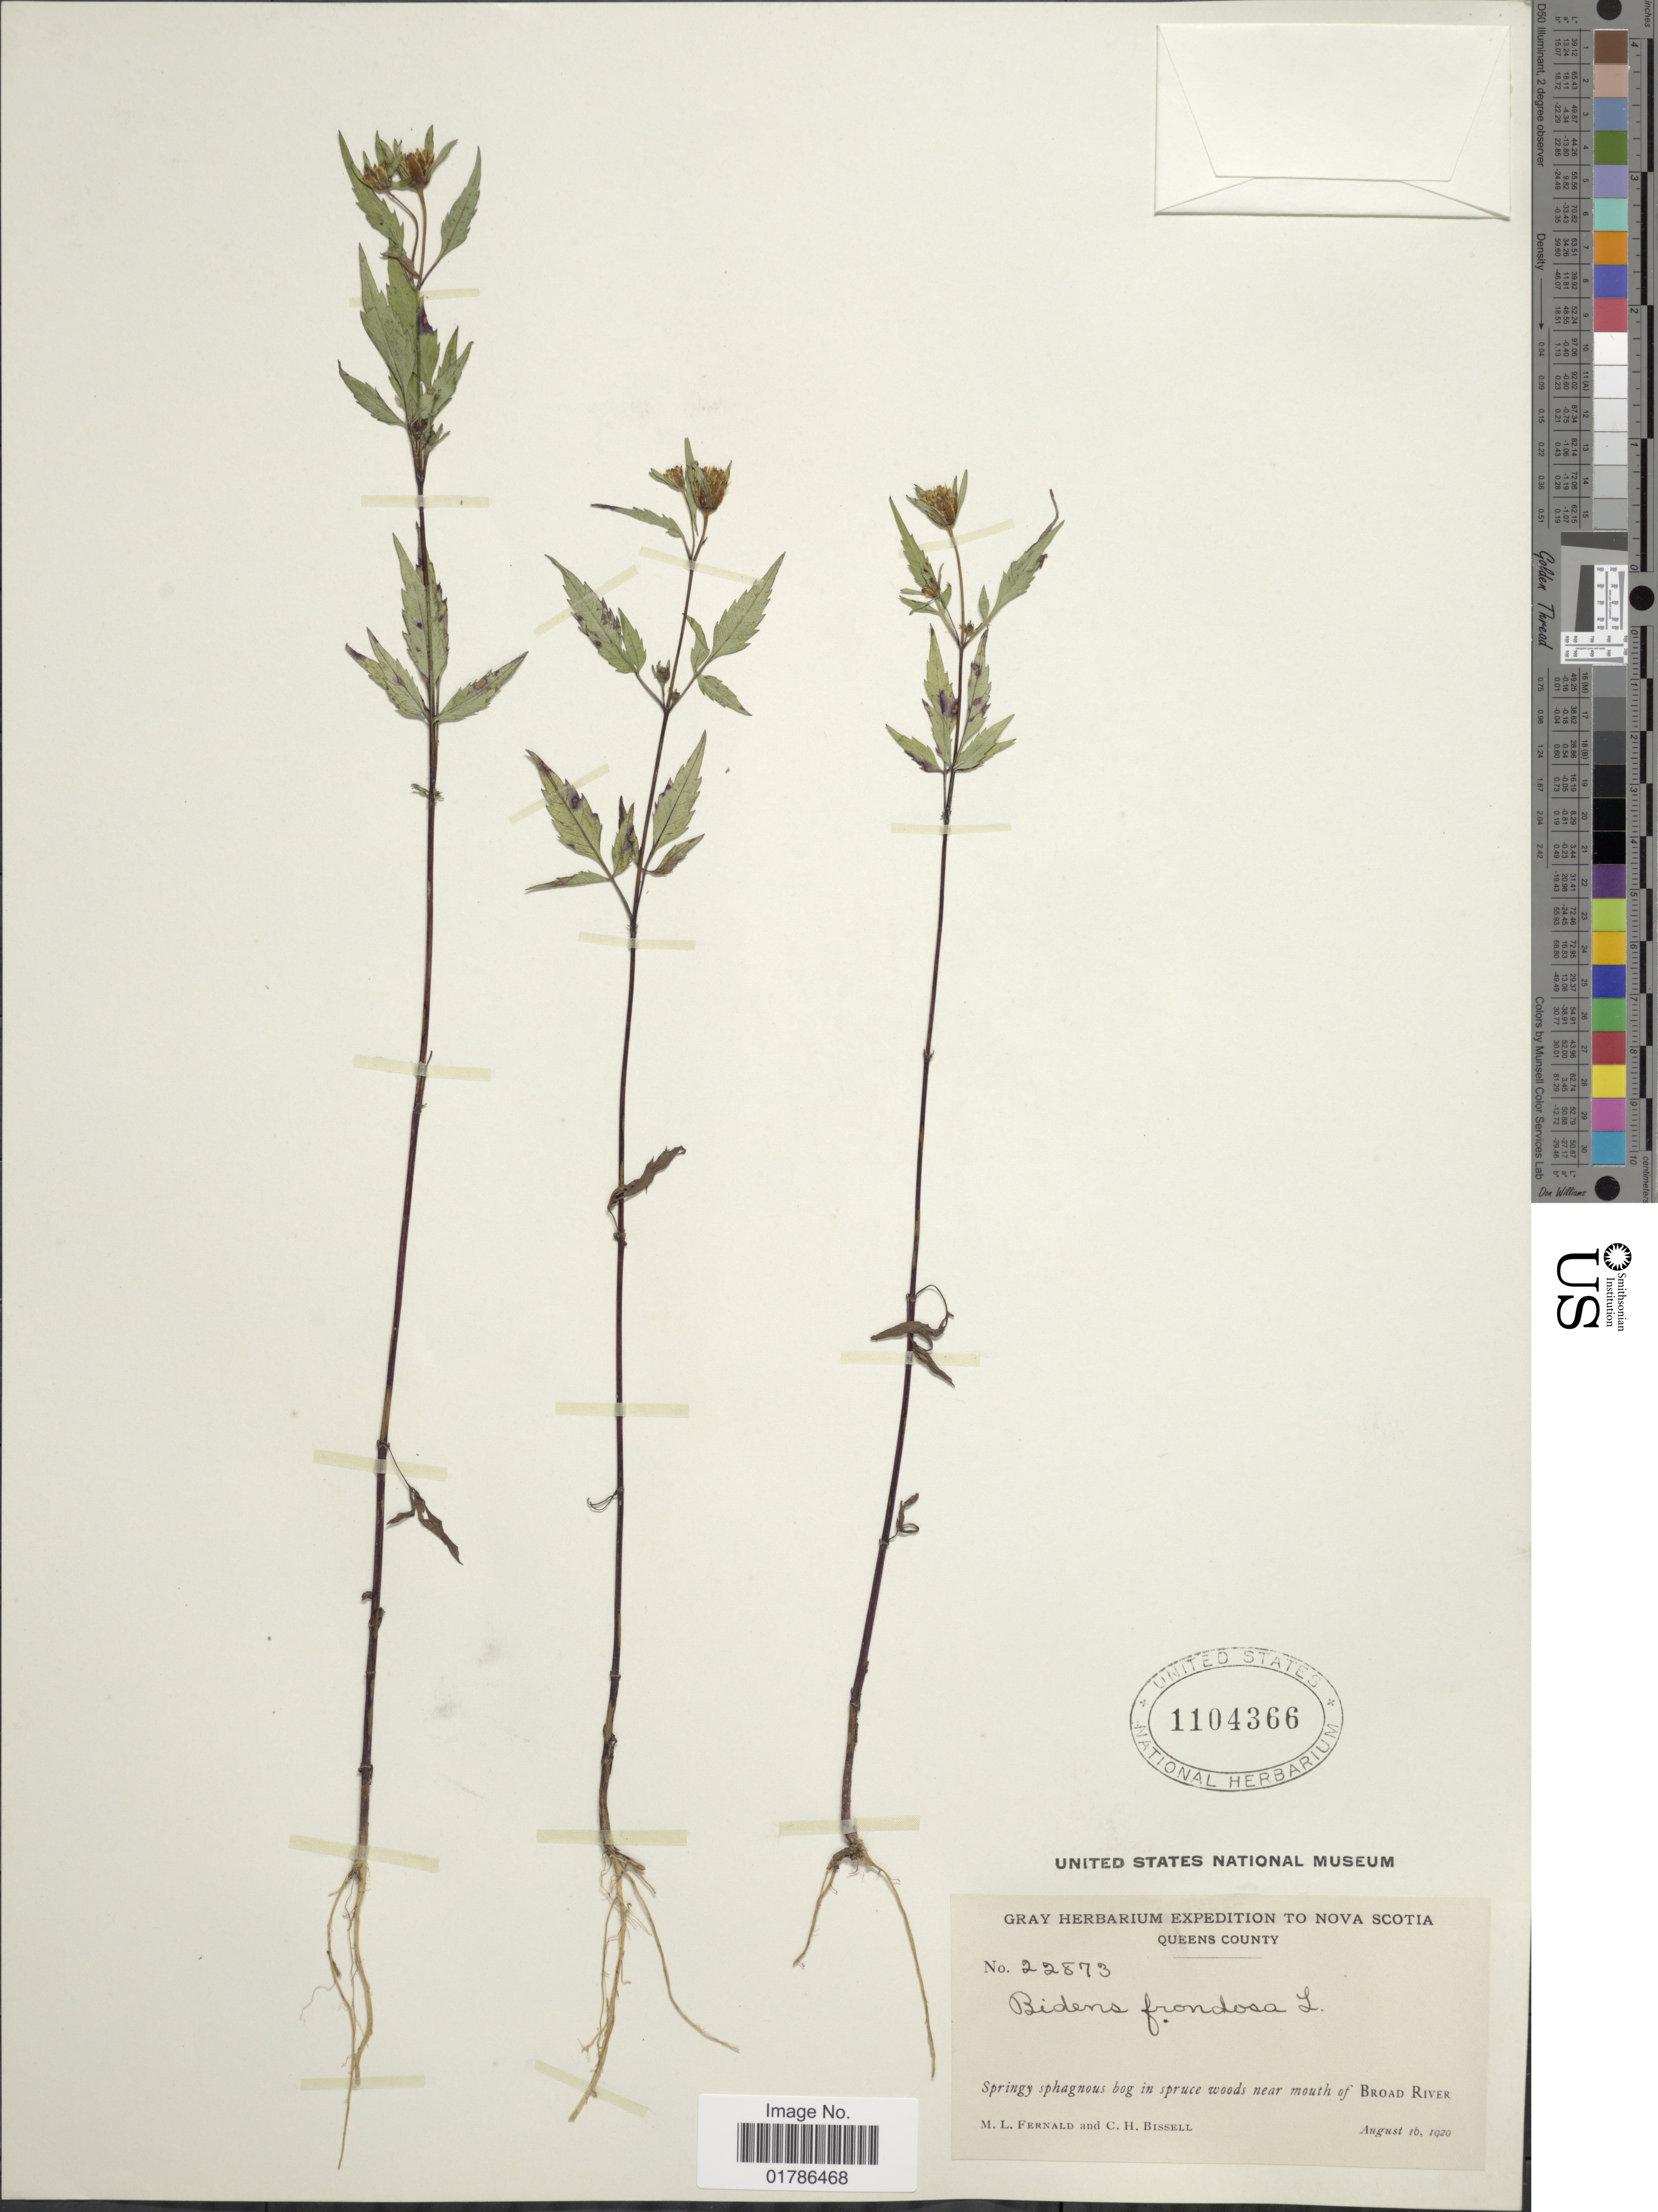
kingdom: Plantae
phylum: Tracheophyta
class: Magnoliopsida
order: Asterales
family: Asteraceae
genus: Bidens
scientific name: Bidens frondosa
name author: L.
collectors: M. L. Fernald & C. Bissell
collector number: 22873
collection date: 1920-08-10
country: Canada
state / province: Nova Scotia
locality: Queens County, near mouth of Broad River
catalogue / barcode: US 1104366